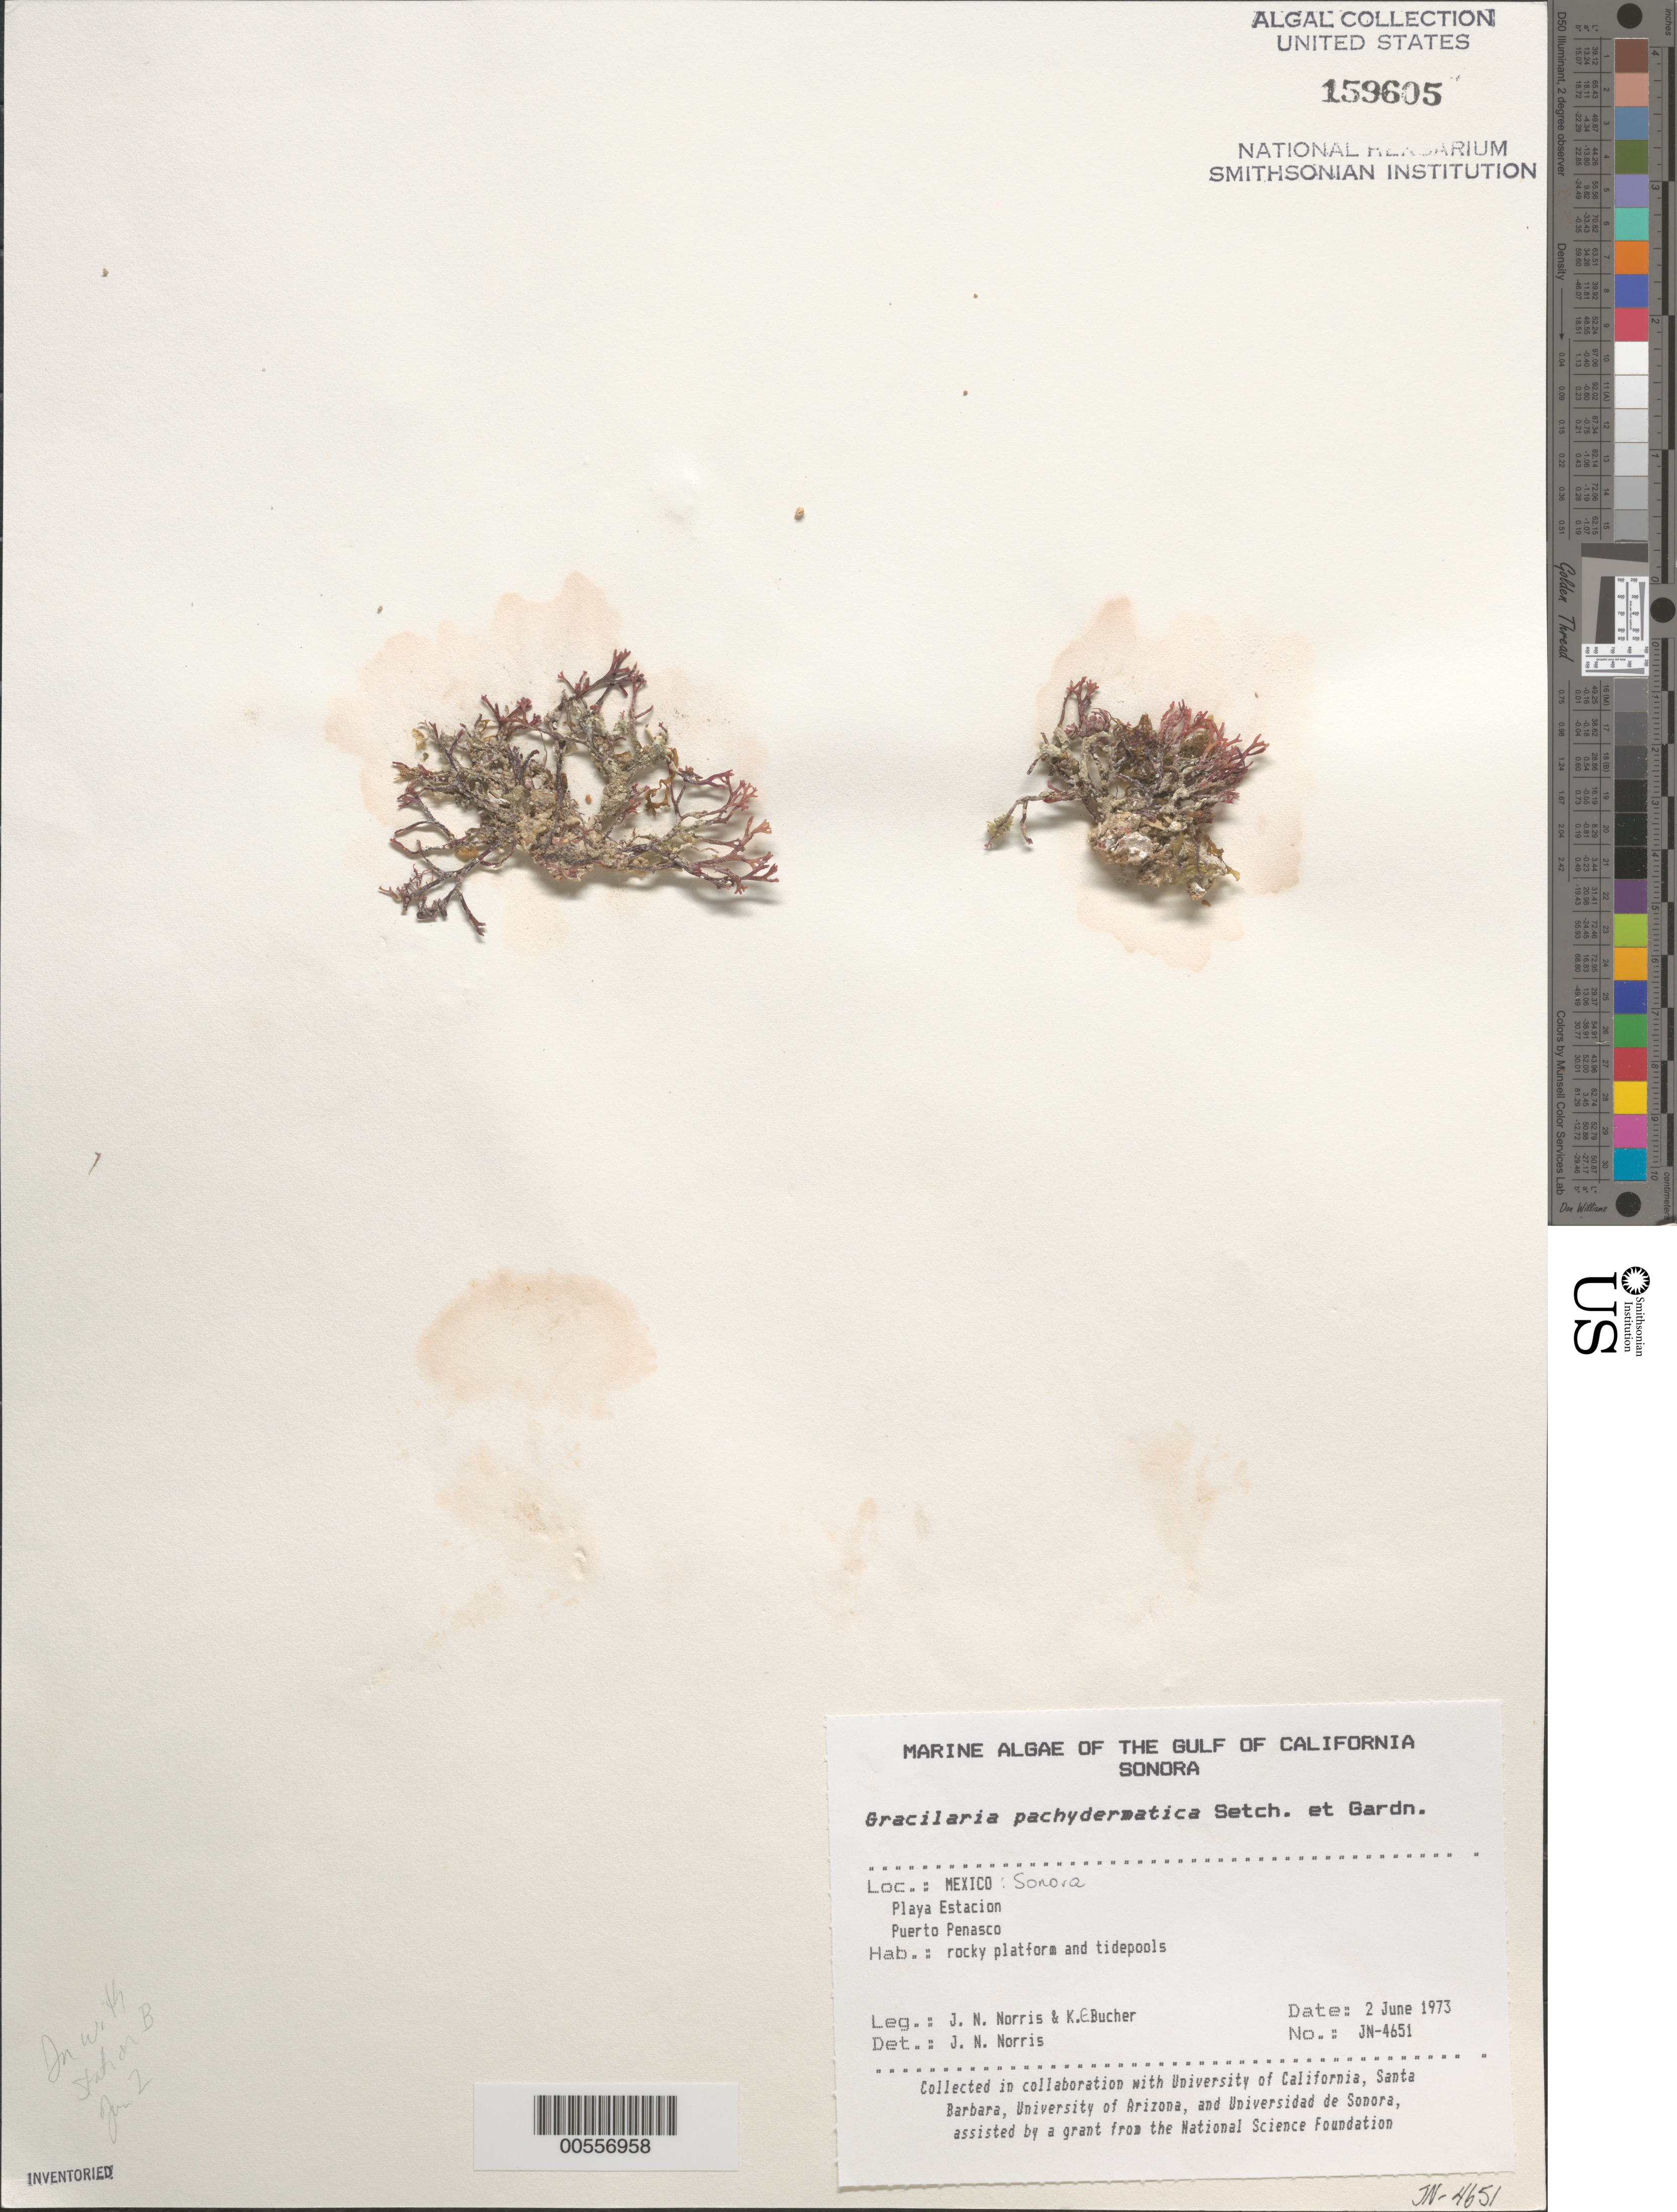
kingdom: Plantae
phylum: Rhodophyta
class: Florideophyceae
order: Gracilariales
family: Gracilariaceae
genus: Gracilaria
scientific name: Gracilaria pachydermatica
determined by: Norris, James N.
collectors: J. N. Norris & K. E. Bucher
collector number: JN-4651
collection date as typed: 02 Jun 1973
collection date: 1973-06-02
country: Mexico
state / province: Sonora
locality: Playa Estacion, Puerto Penasco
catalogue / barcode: US 159605